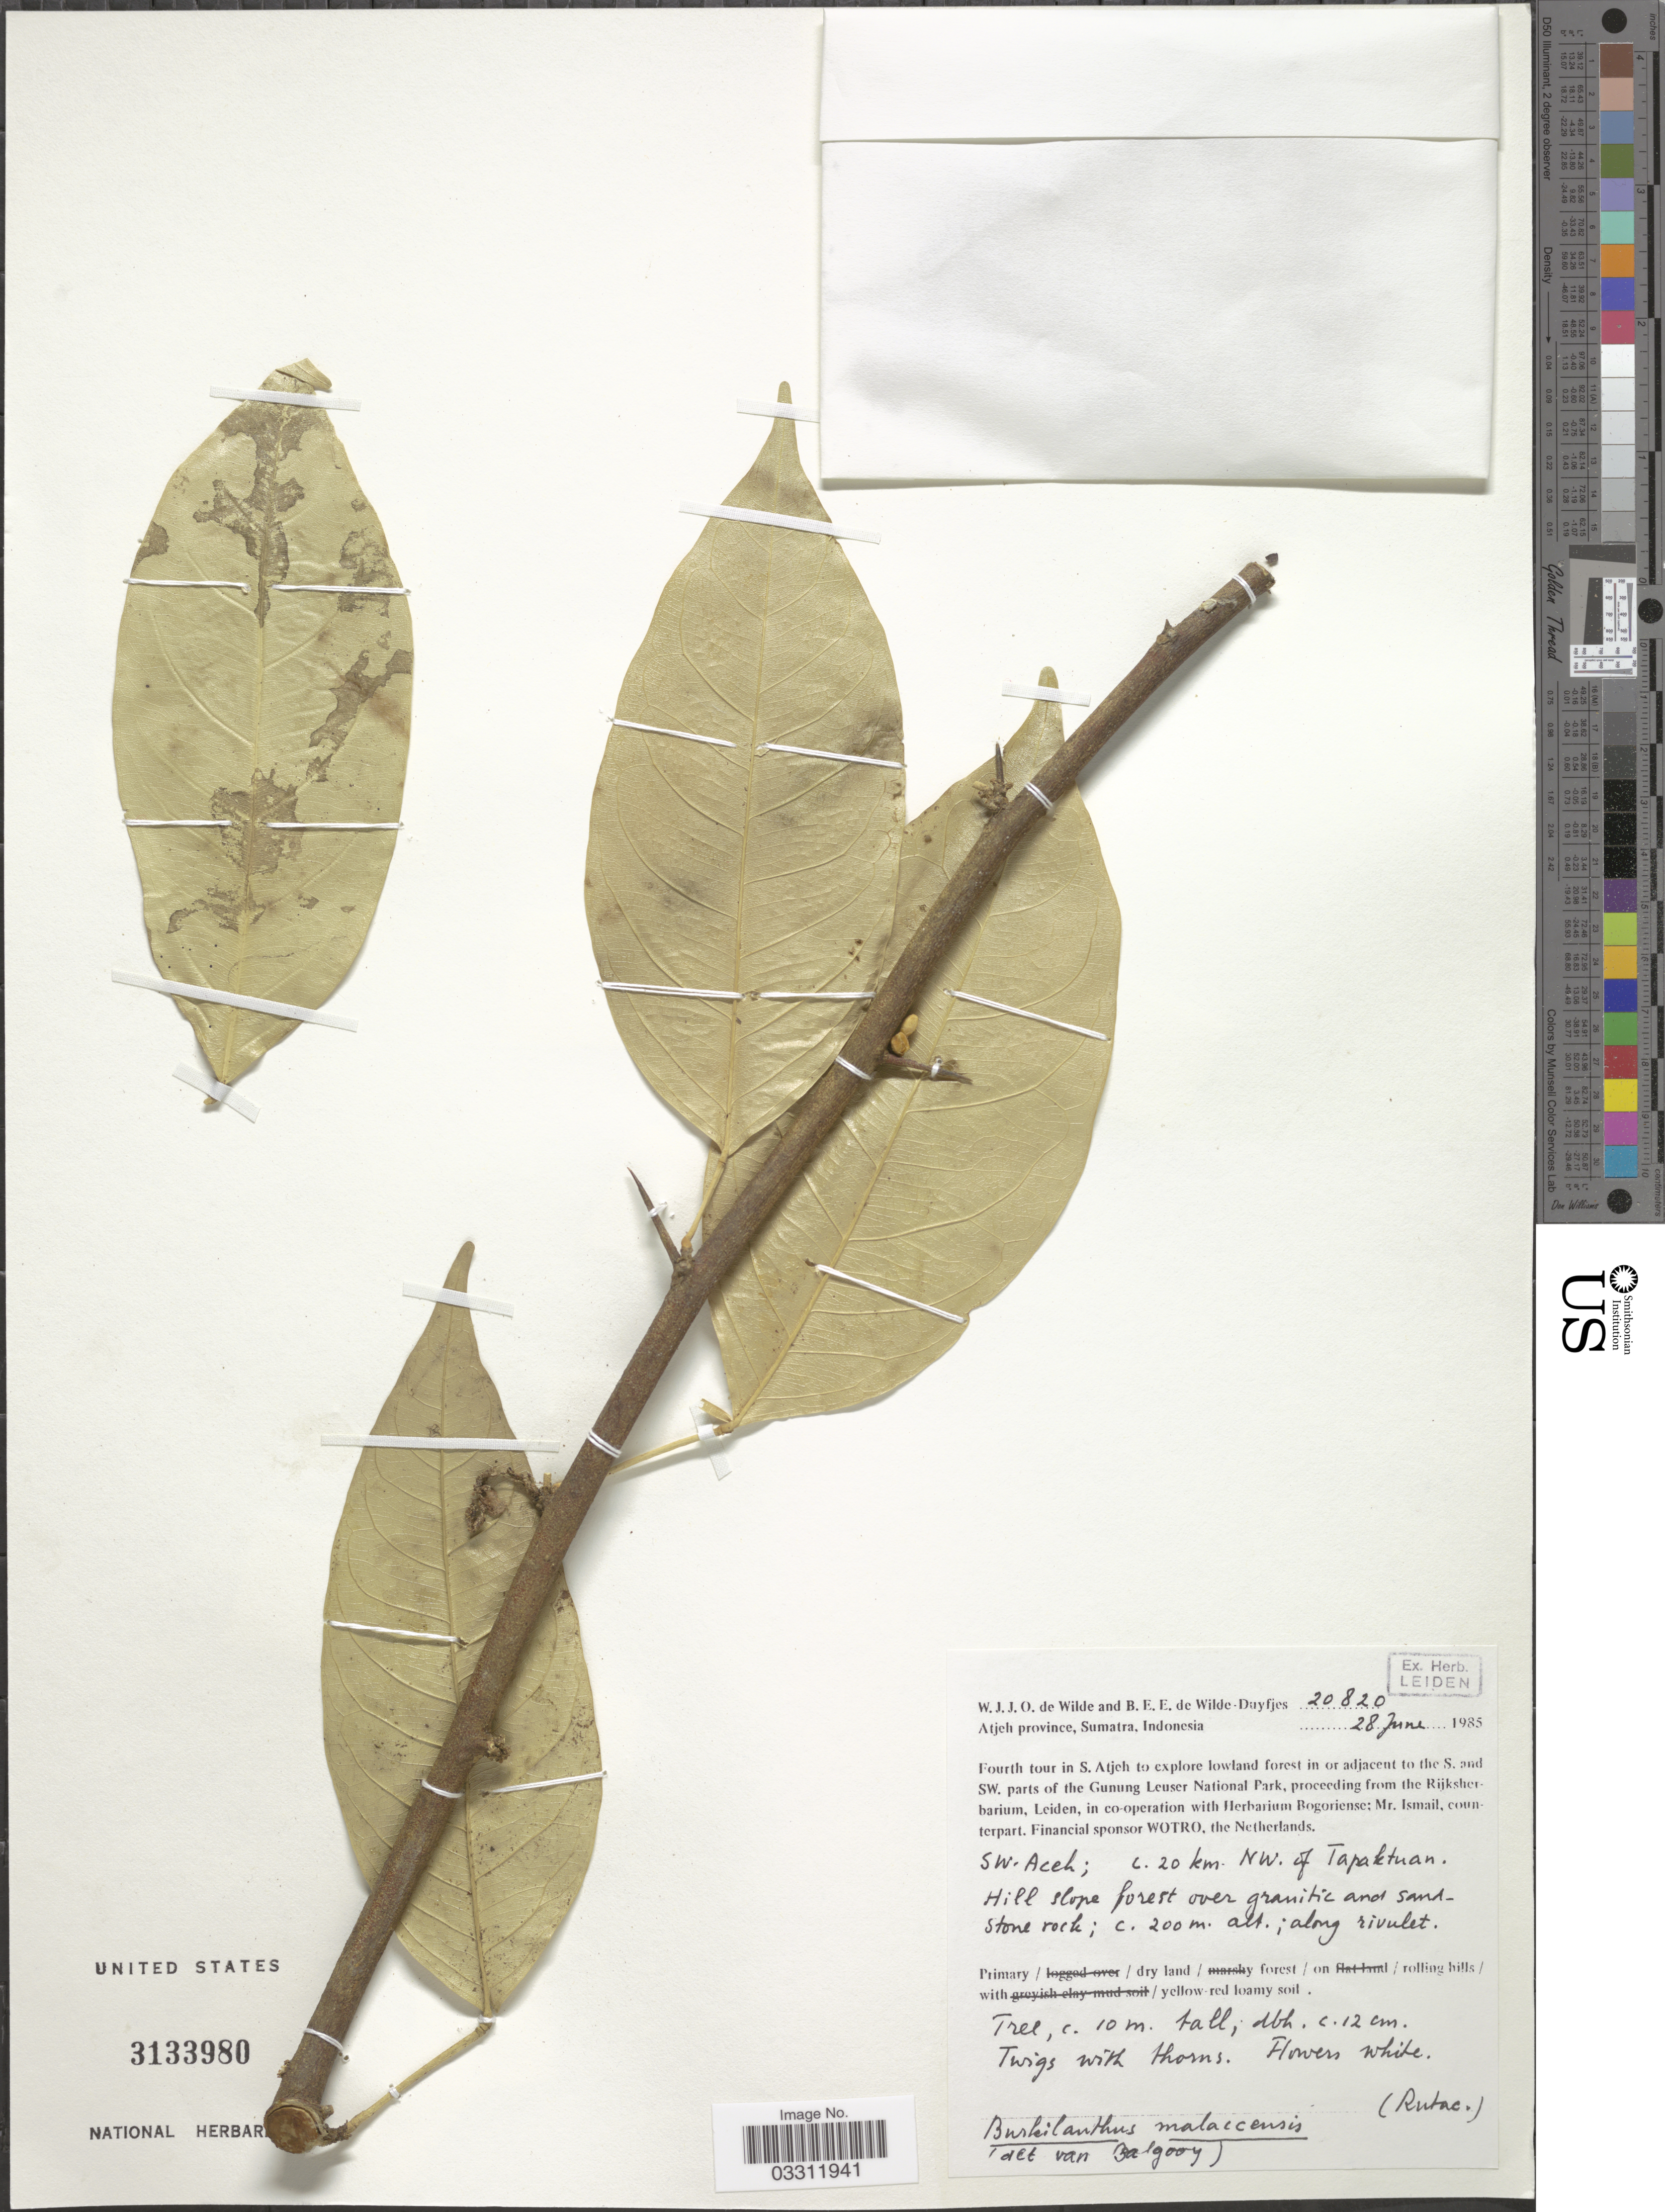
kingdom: Plantae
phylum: Tracheophyta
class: Magnoliopsida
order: Sapindales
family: Rutaceae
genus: Burkillanthus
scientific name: Burkillanthus malaccensis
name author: (Ridl.) Swingle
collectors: W. J. de Wilde & B. E. de Wilde-Duyfjes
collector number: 20820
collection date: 1985-06-28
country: Indonesia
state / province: Sumatra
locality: Atjeh province. S. Atjeh. SW. Aceh; c. 20 km. NW. of Tapaktuan.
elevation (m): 200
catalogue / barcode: US 3133980